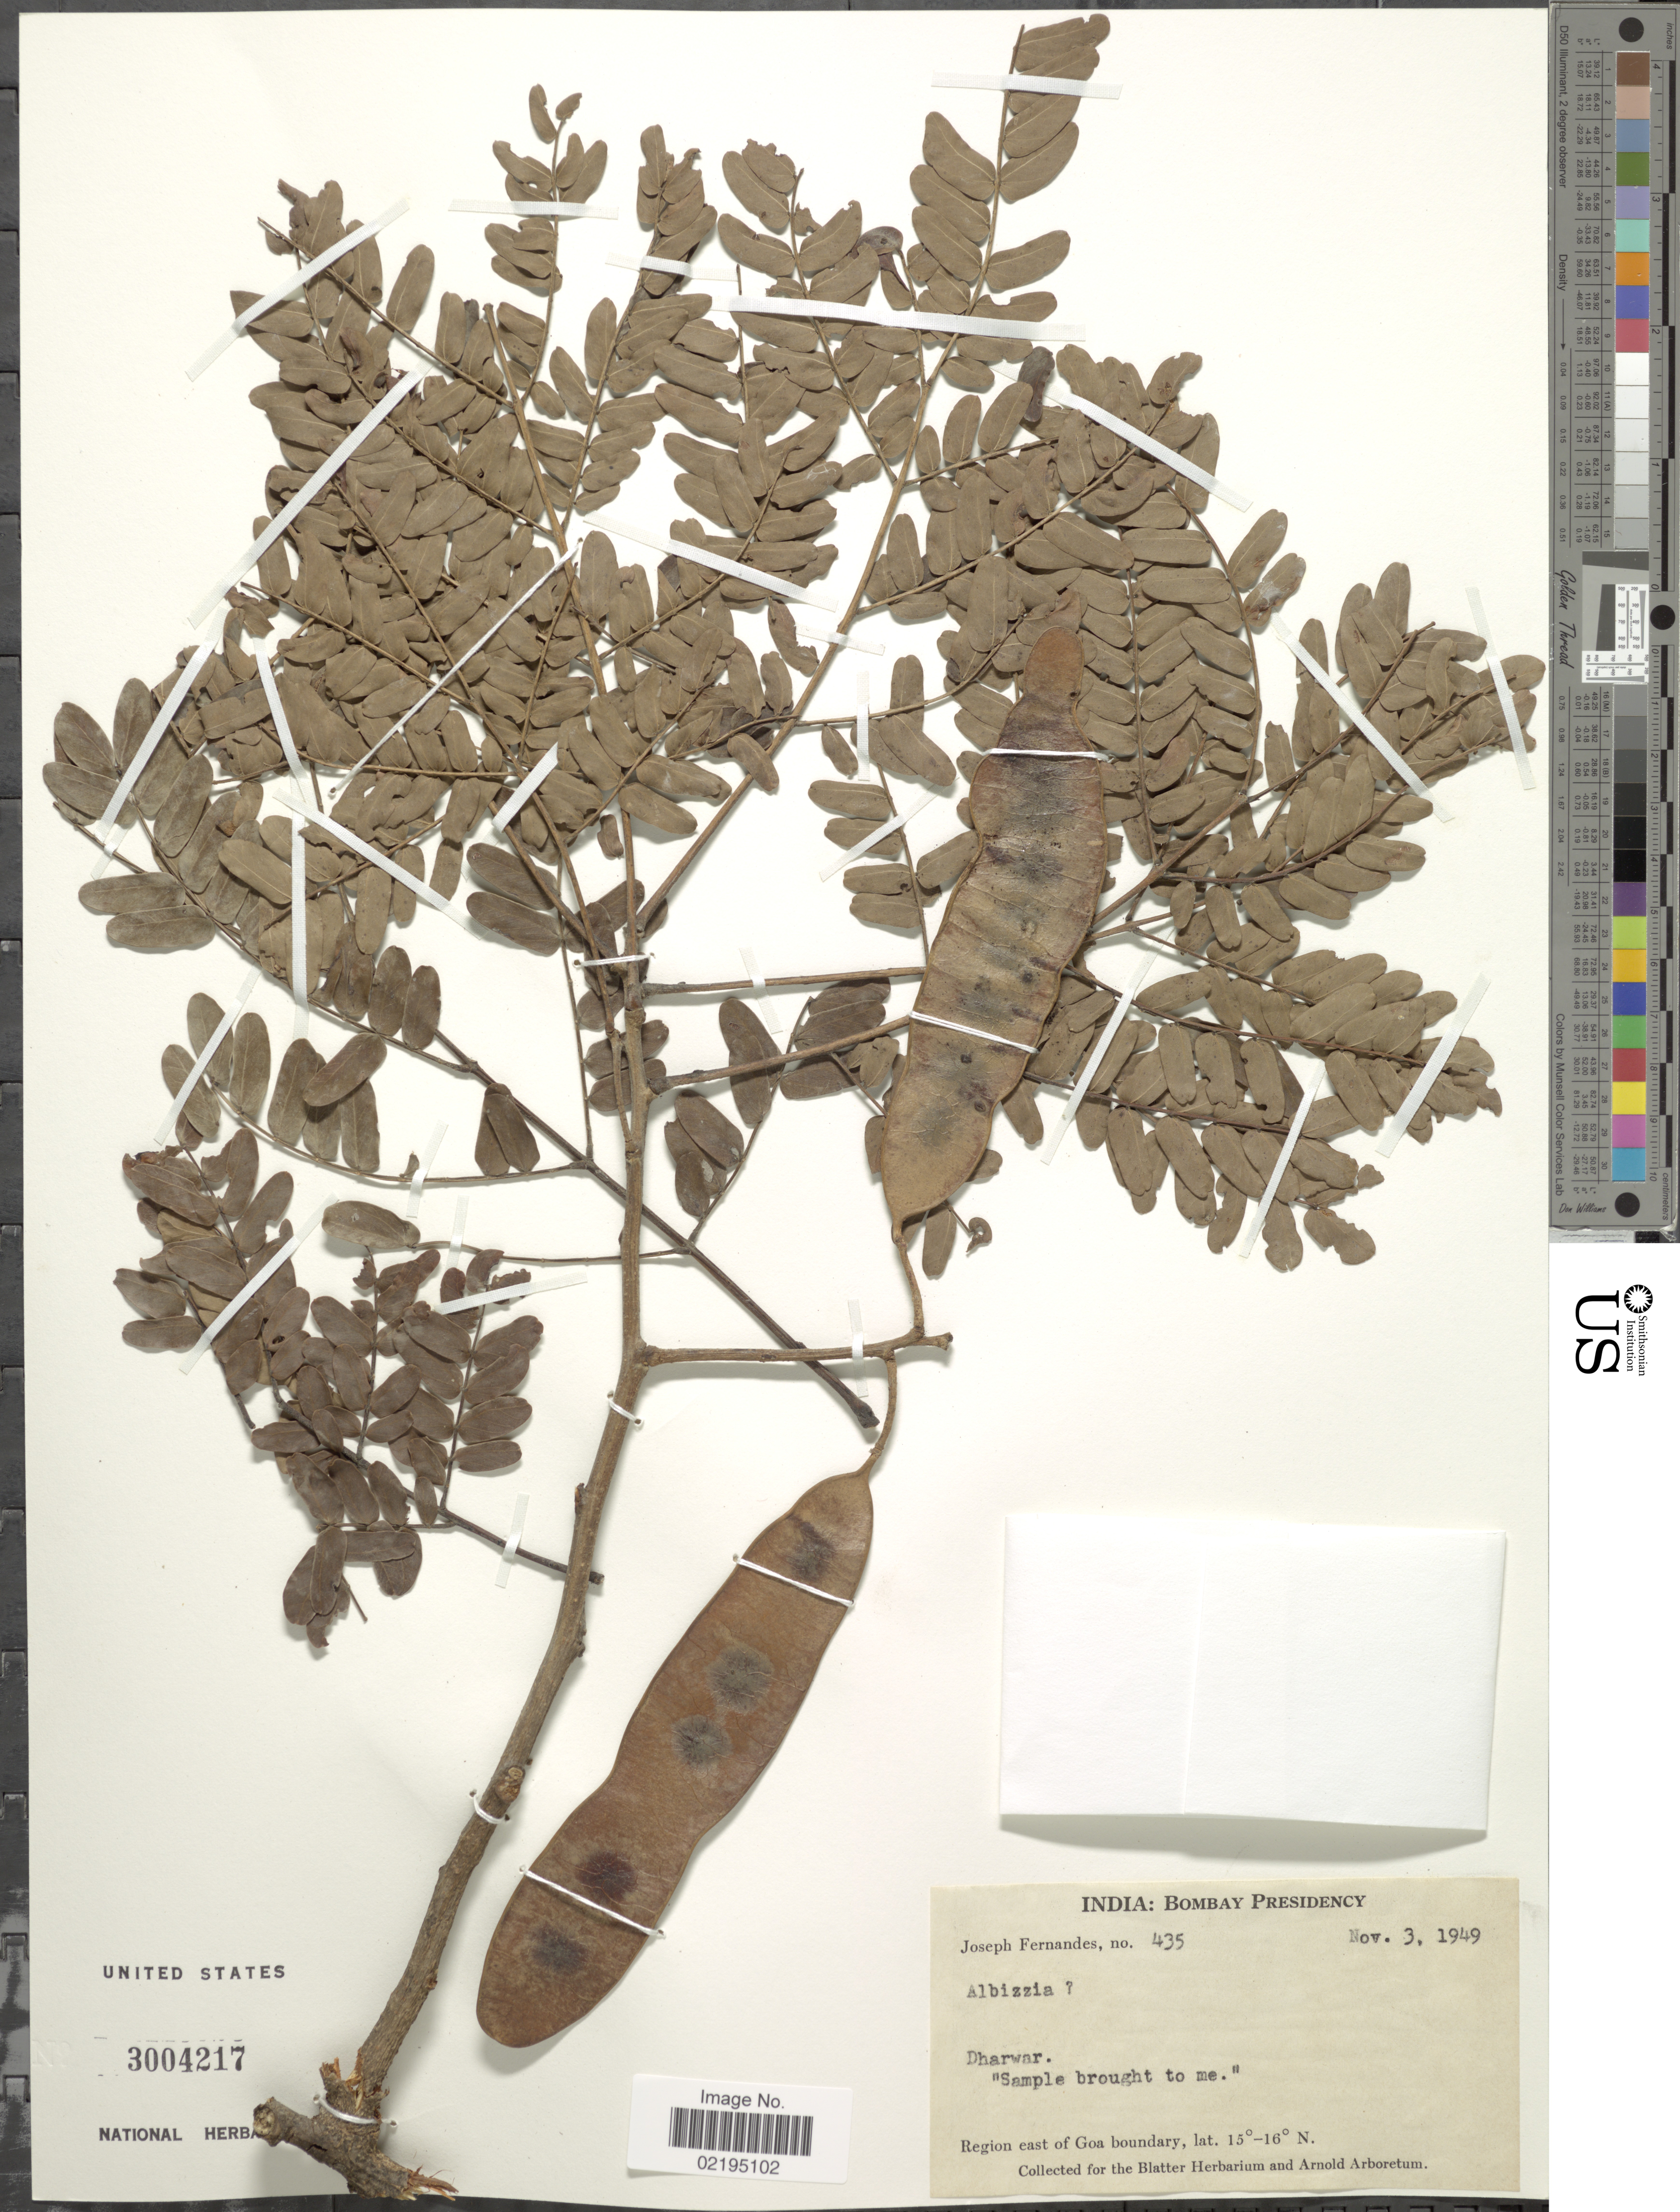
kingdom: Plantae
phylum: Tracheophyta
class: Magnoliopsida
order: Fabales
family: Fabaceae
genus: Albizia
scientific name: Albizia sp.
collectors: J. Fernandes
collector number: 435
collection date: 1949-11-03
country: India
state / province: Karnataka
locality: Region east of Goa boundary, Dharwar.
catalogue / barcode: US 3004217